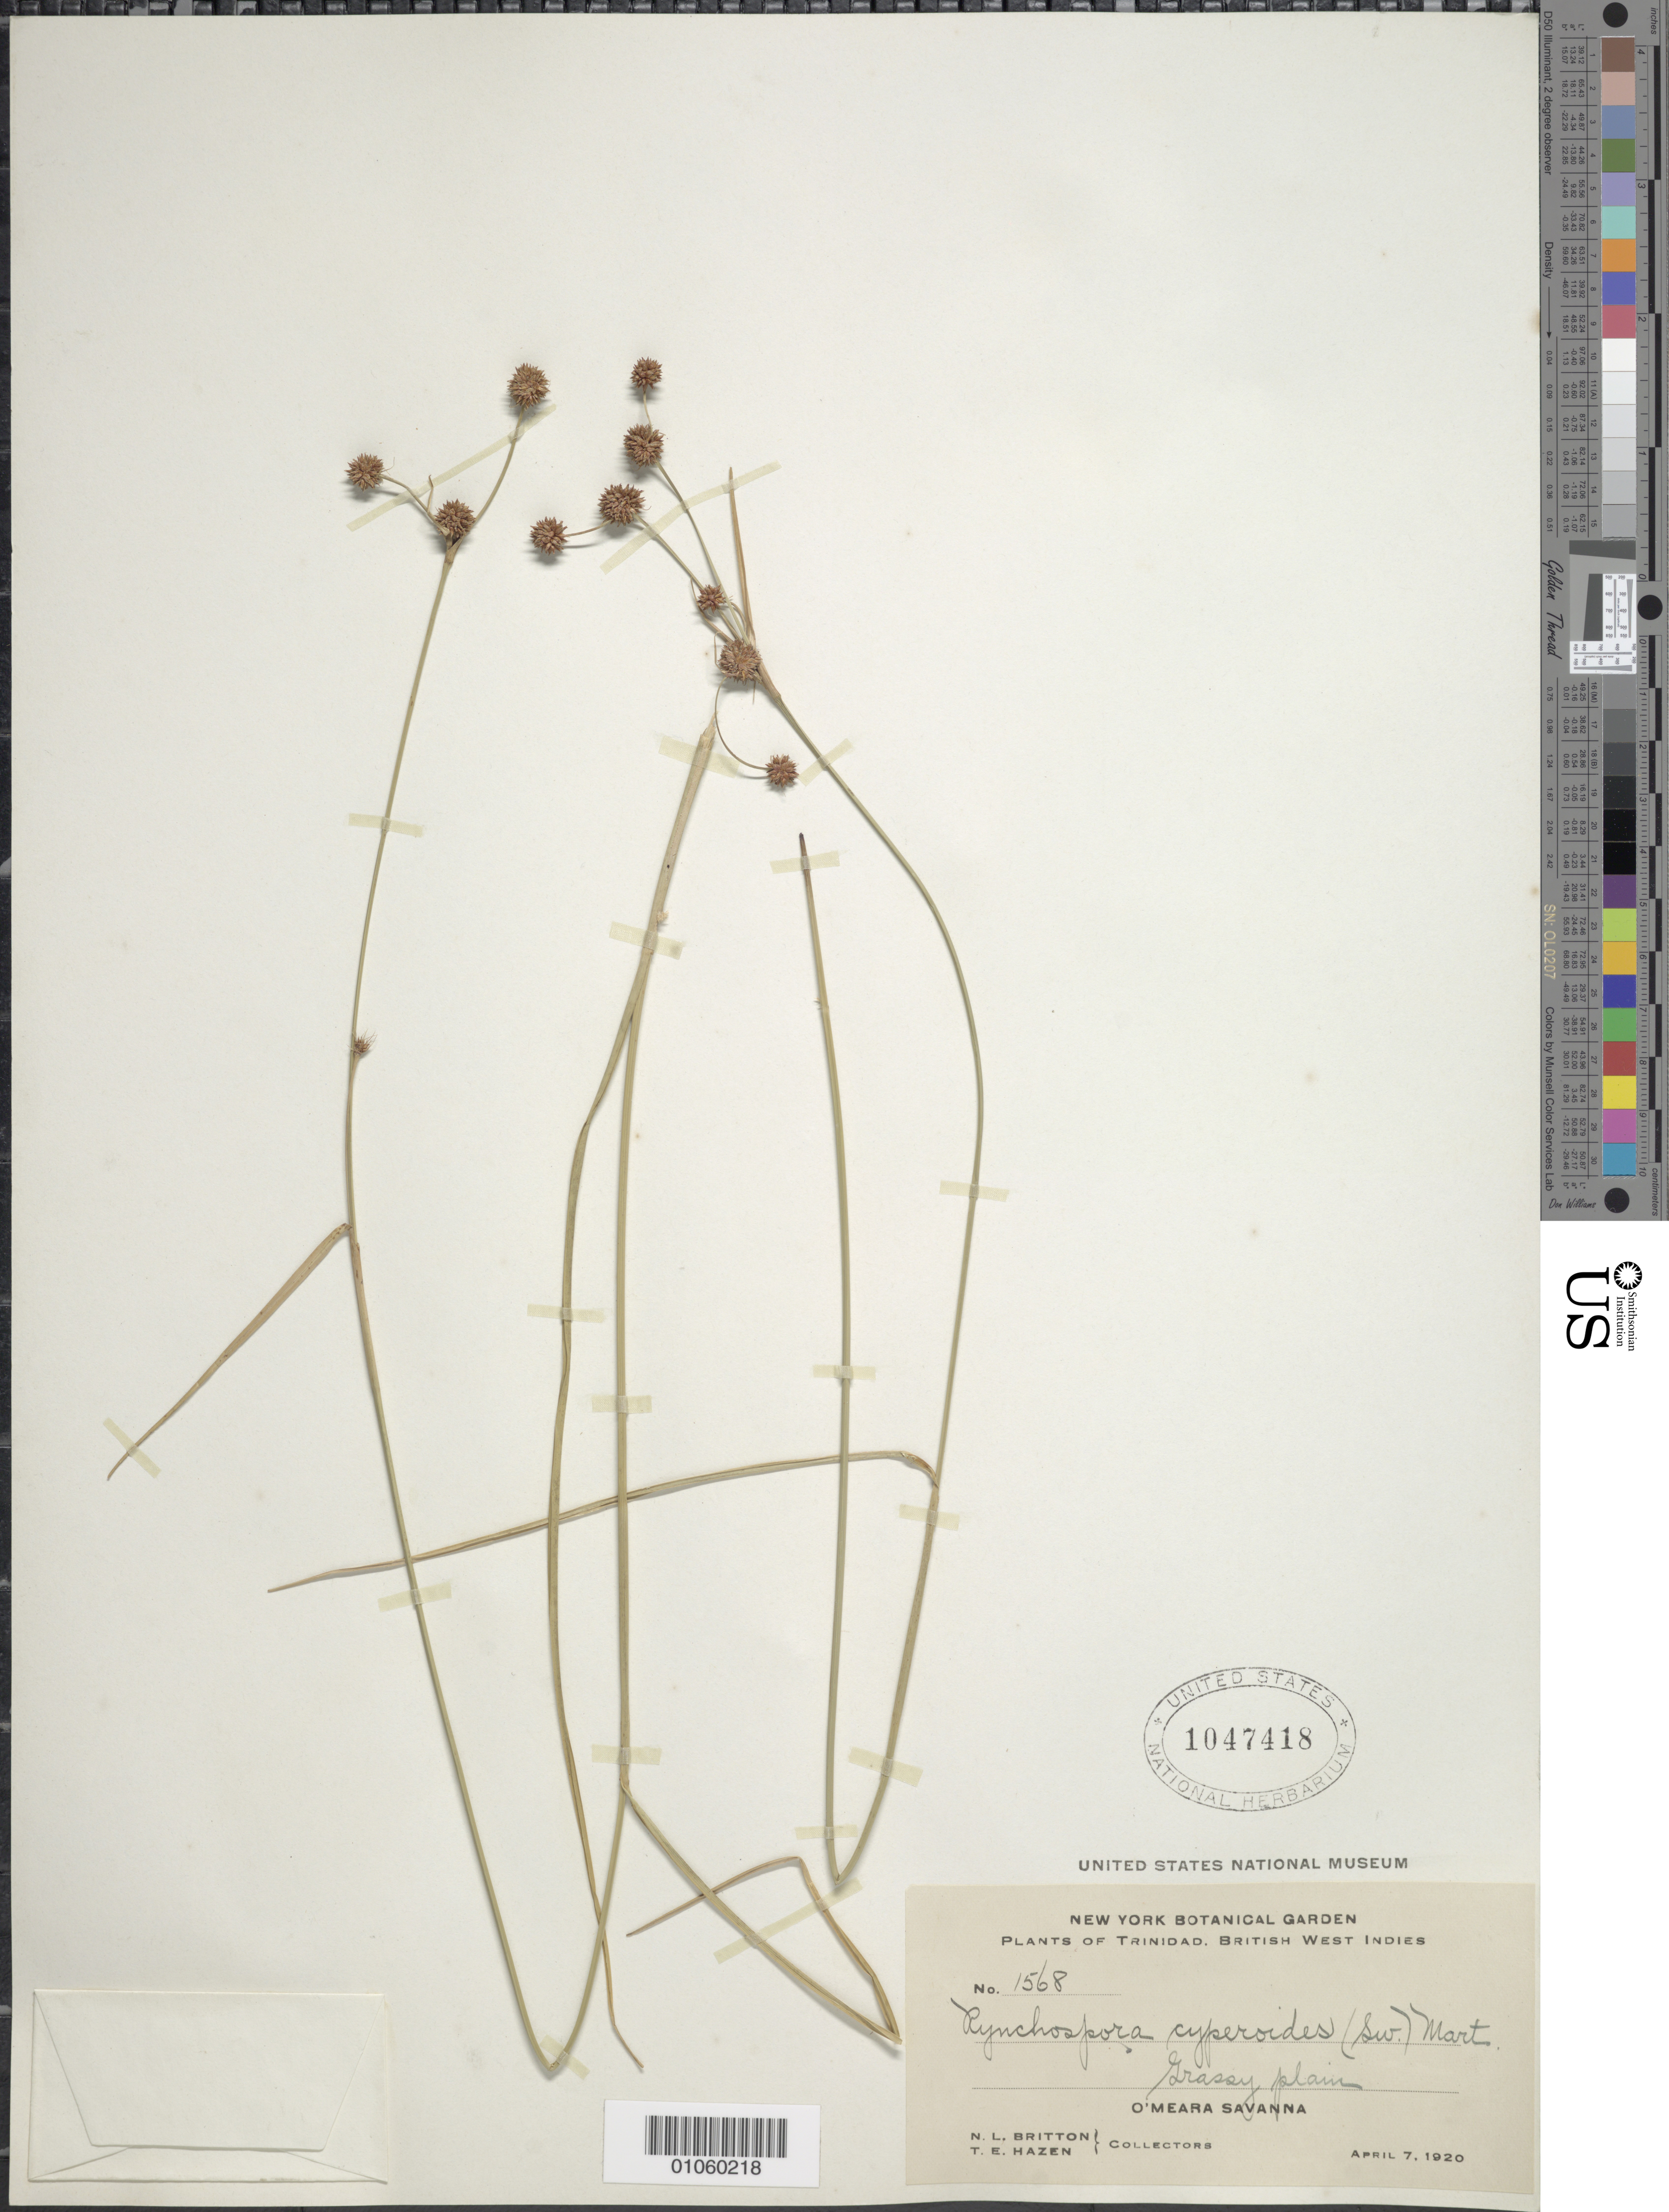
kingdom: Plantae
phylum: Tracheophyta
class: Liliopsida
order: Poales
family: Cyperaceae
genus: Rhynchospora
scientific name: Rhynchospora holoschoenoides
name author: (Rich.) Herter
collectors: N. Britton & T. E. Hazen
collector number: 1568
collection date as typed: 07 Apr 1920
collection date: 1920-04-07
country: Trinidad and Tobago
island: Trinidad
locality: O'Meara Savanna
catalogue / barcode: US 1047418